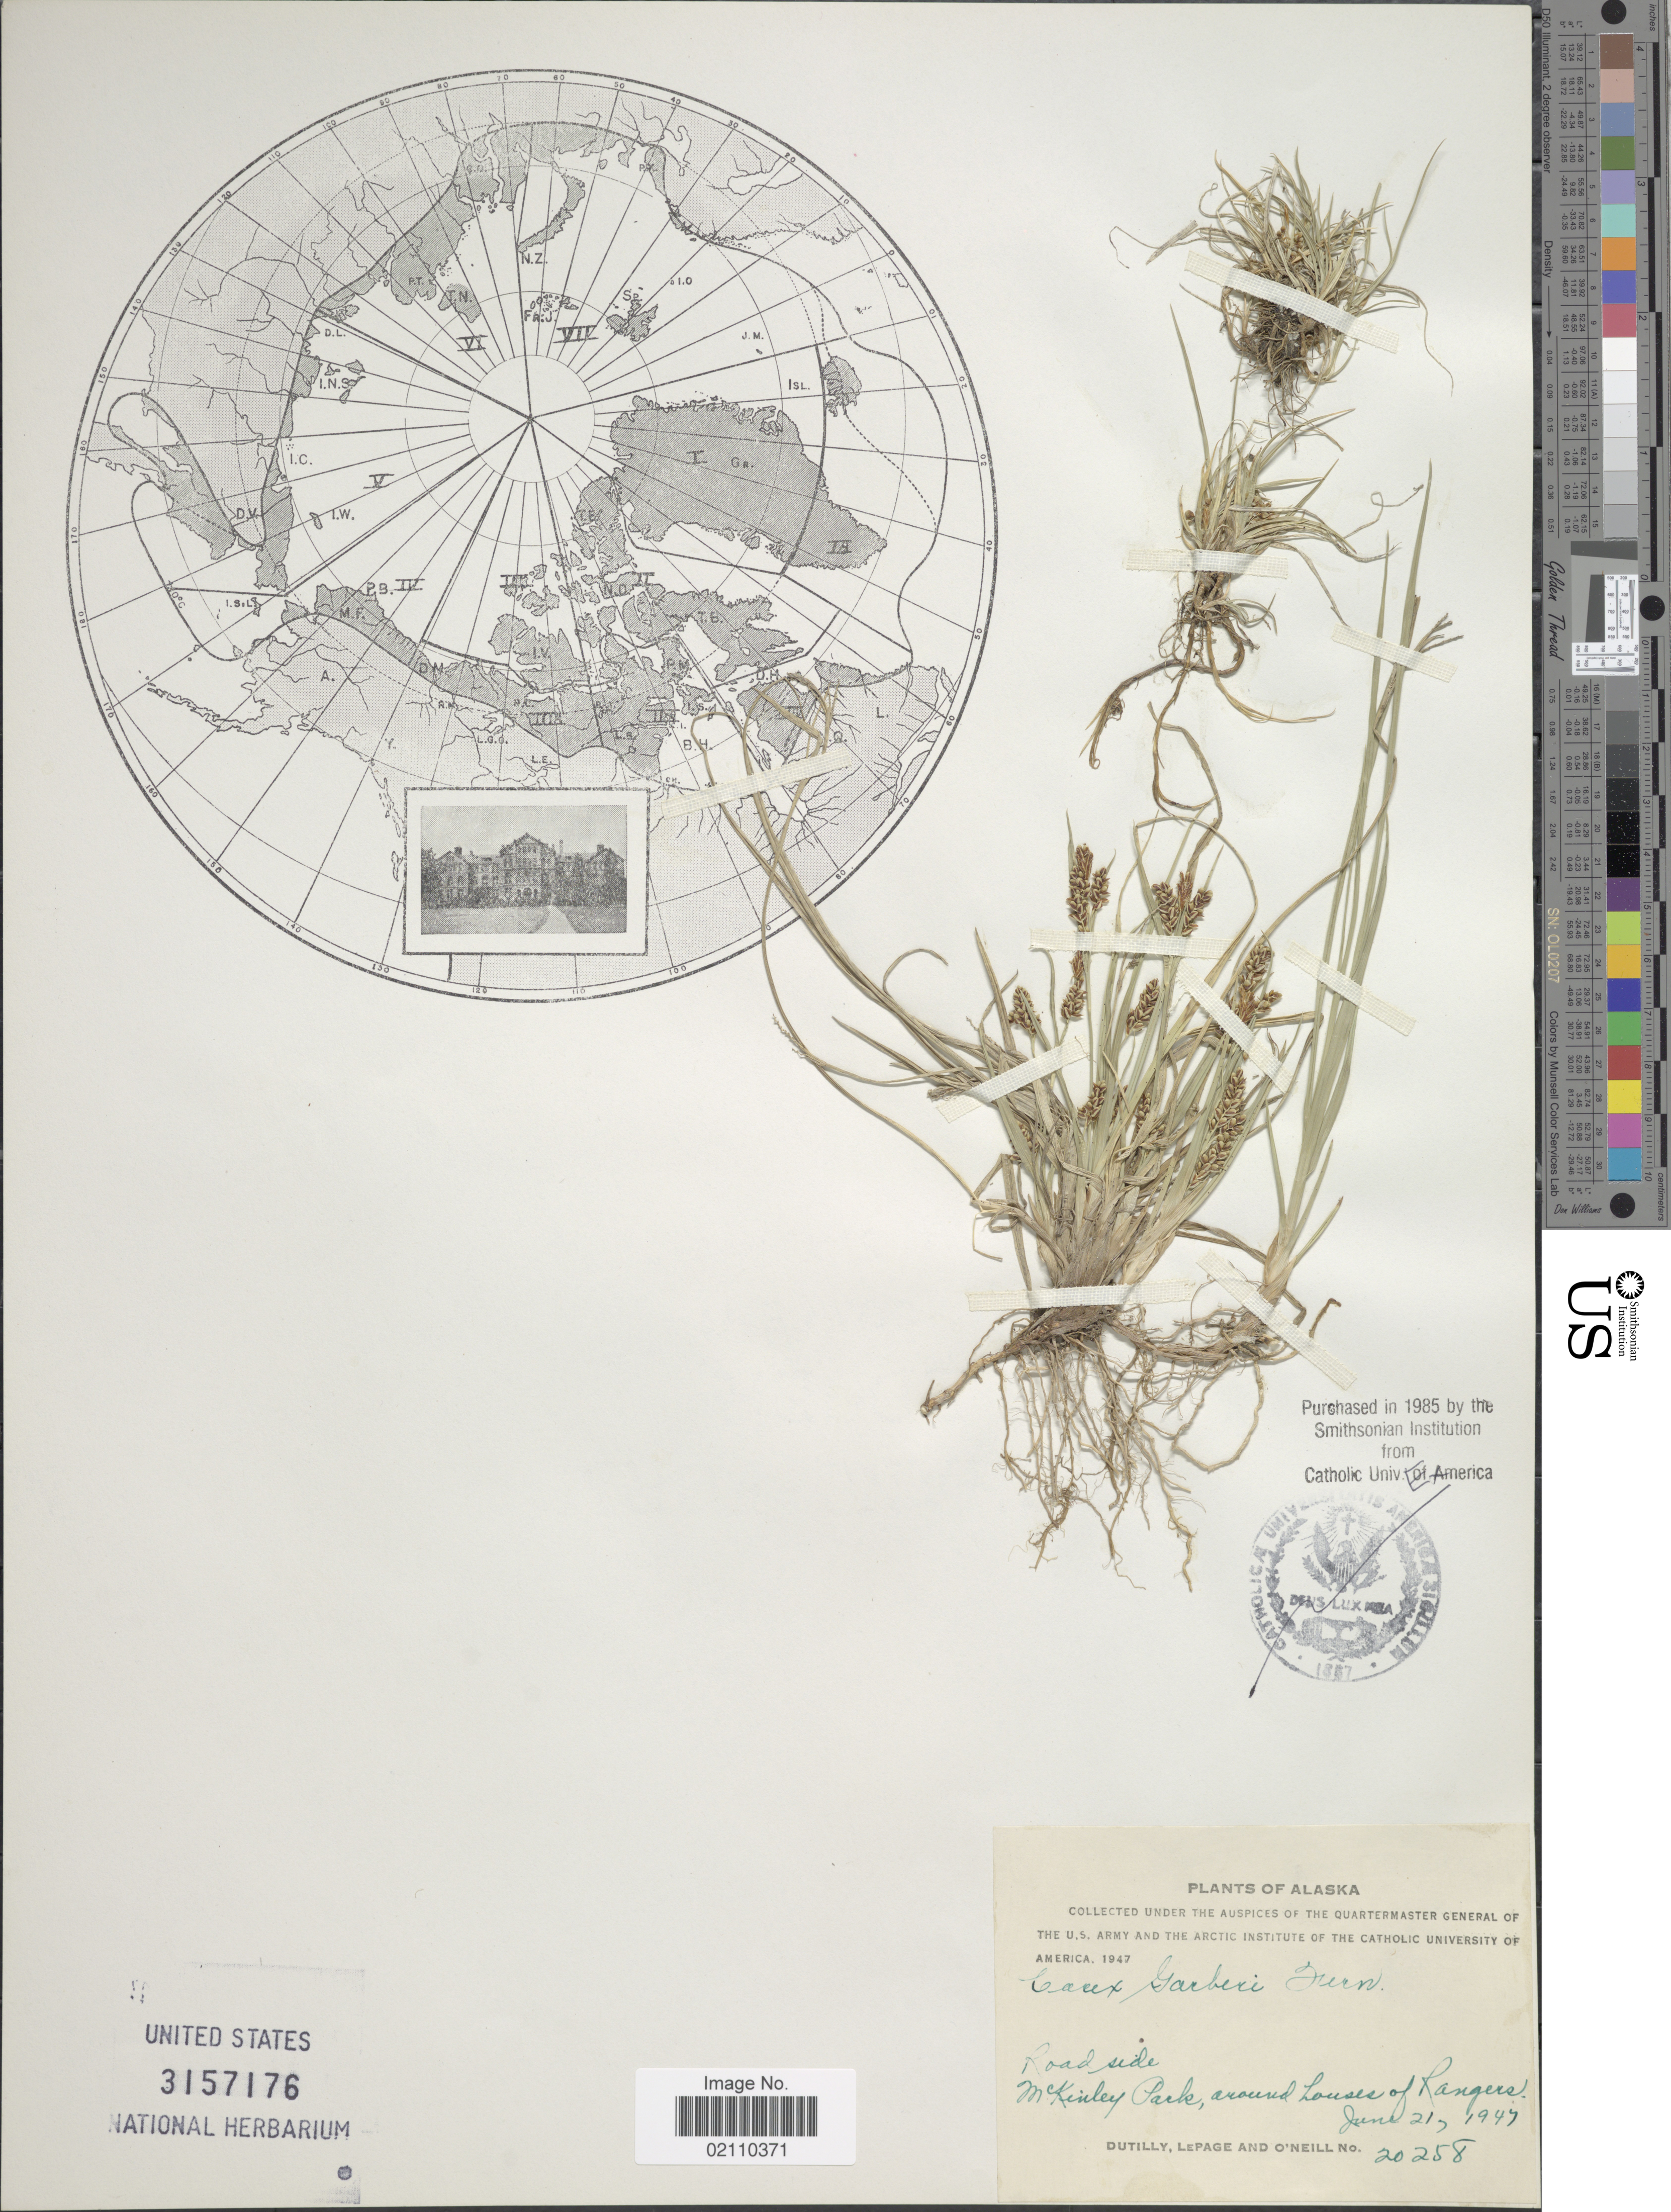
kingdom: Plantae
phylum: Tracheophyta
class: Liliopsida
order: Poales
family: Cyperaceae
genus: Carex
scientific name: Carex garberi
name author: Fernald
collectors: -. Dutilly, -. LePage & -. O'Neill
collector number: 20258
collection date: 1947-06-21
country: United States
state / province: Alaska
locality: Roadside, McKinley Park, around houses of Rangers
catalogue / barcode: US 3157176